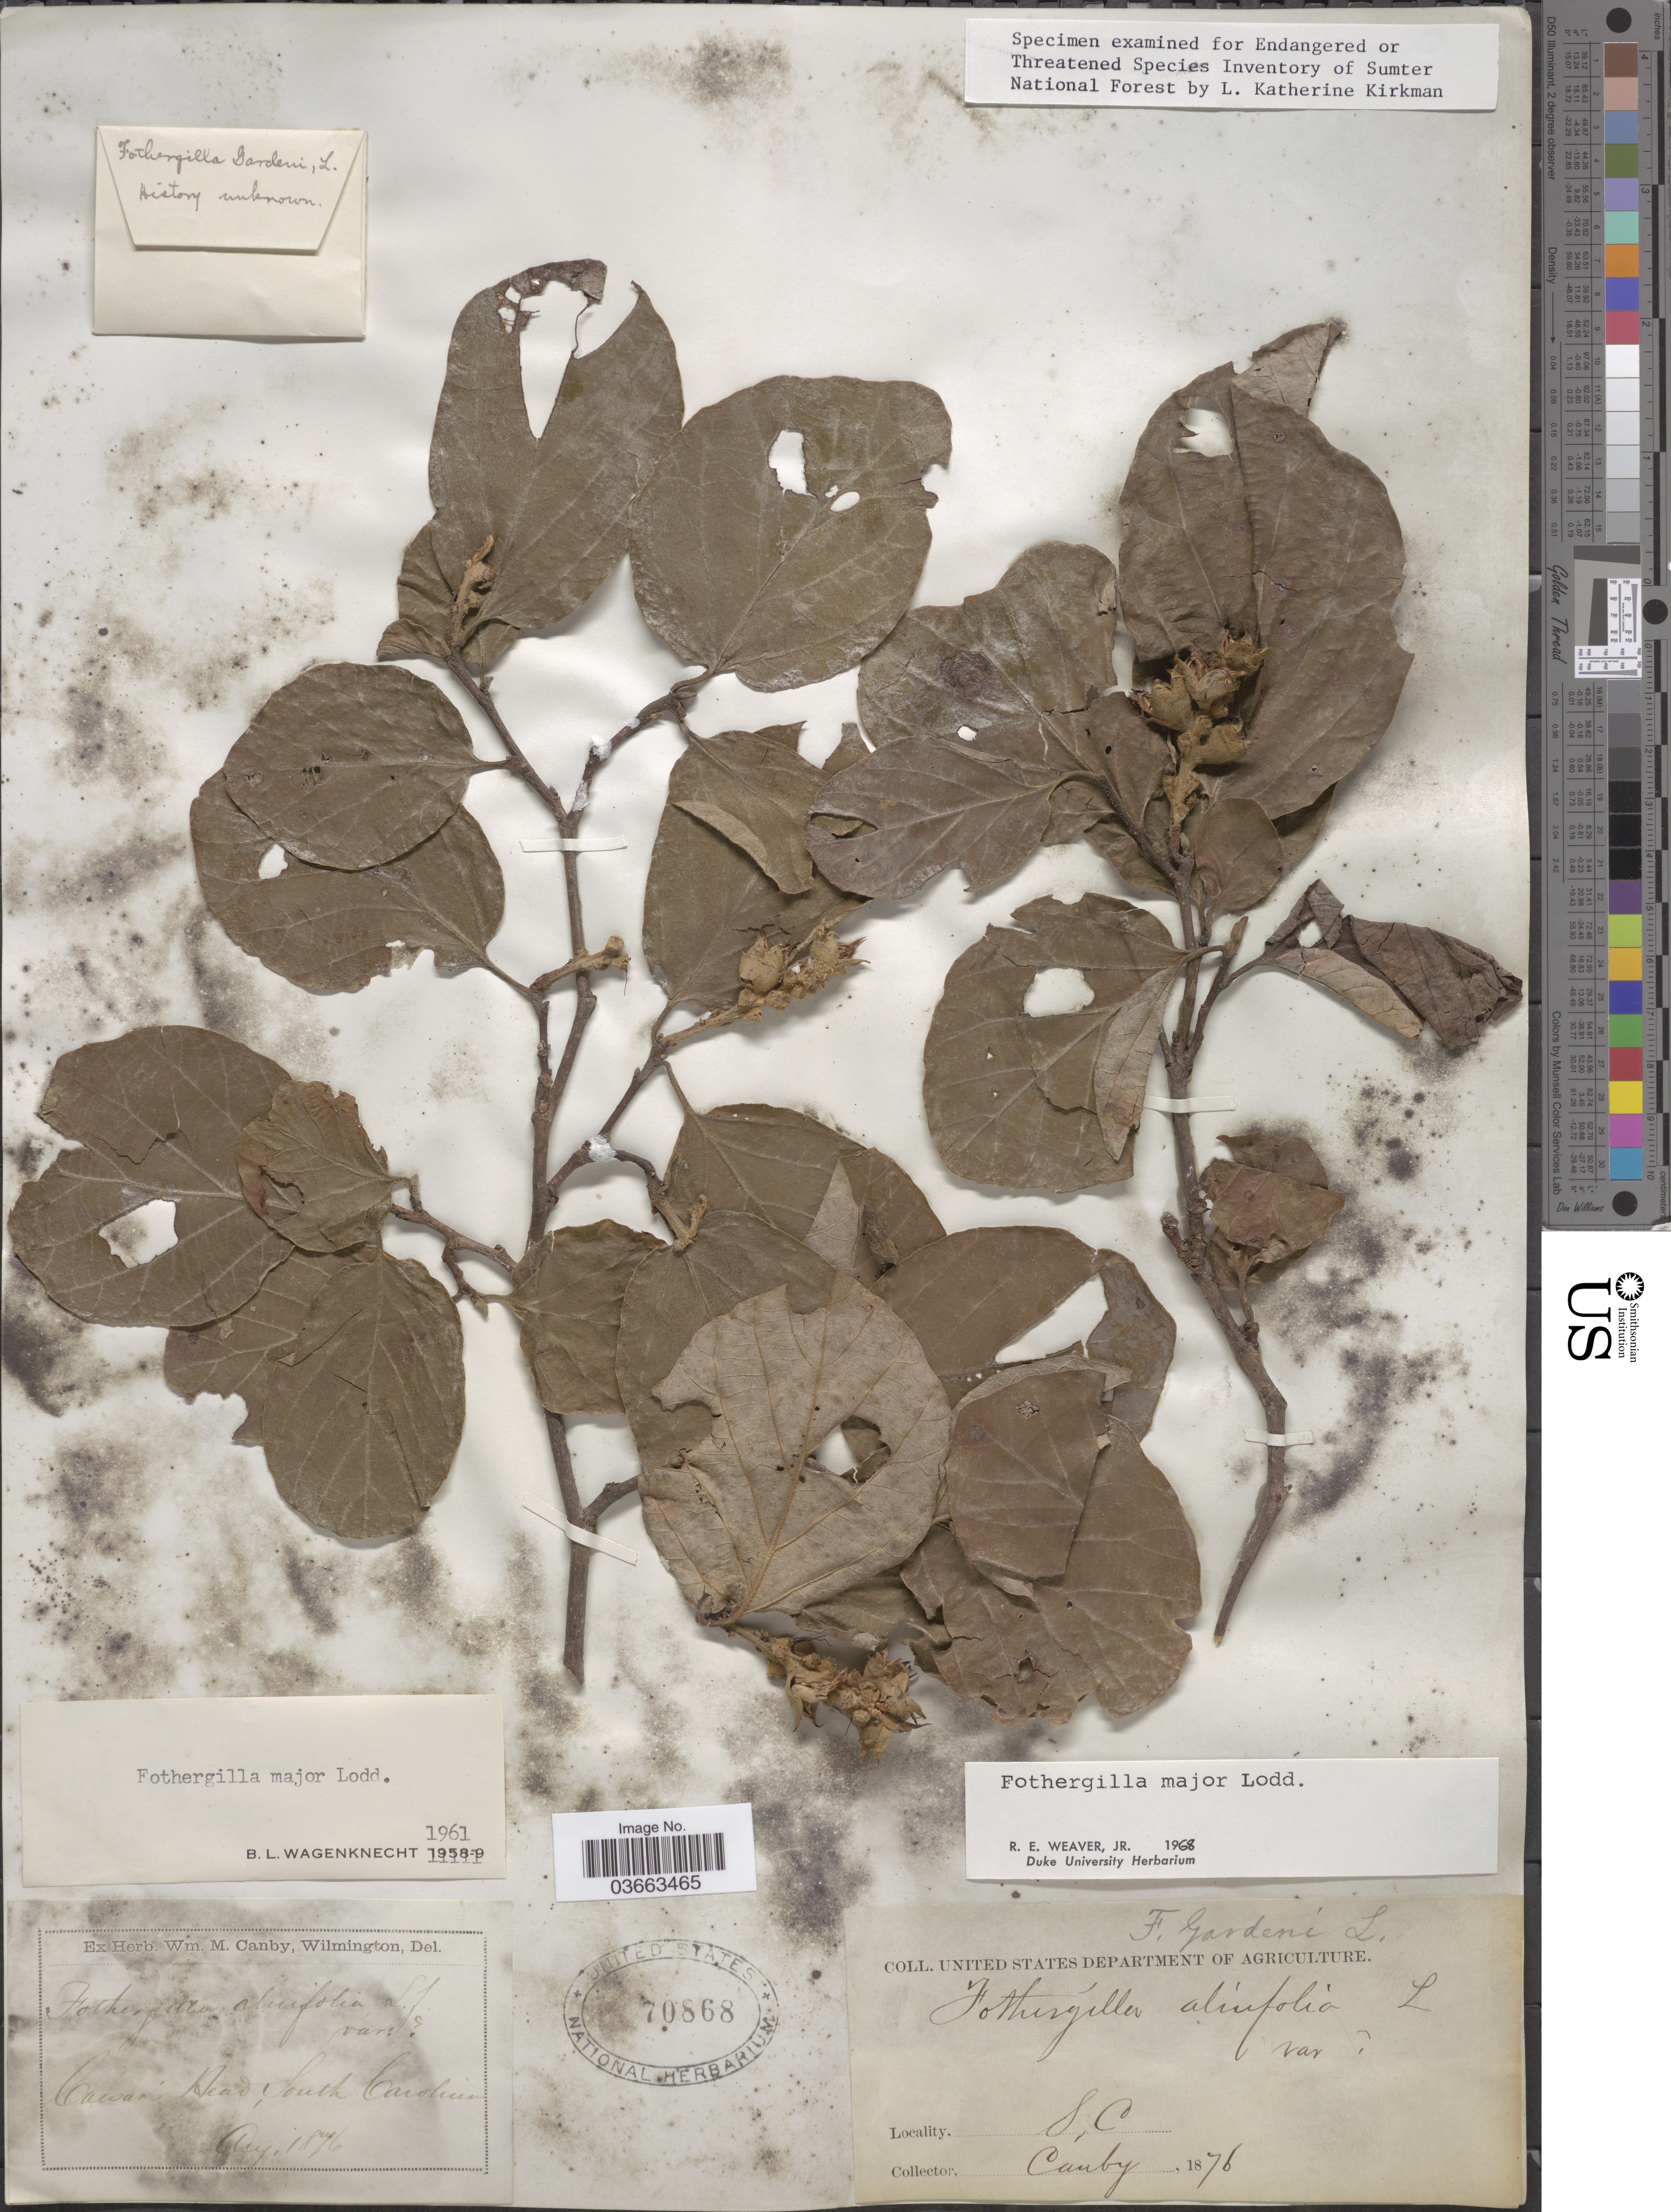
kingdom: Plantae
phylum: Tracheophyta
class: Magnoliopsida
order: Saxifragales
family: Hamamelidaceae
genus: Fothergilla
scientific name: Fothergilla major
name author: Lodd.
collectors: W. M. Canby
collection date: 1876-08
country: United States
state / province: South Carolina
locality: Caesar's Head.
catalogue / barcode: US 70868